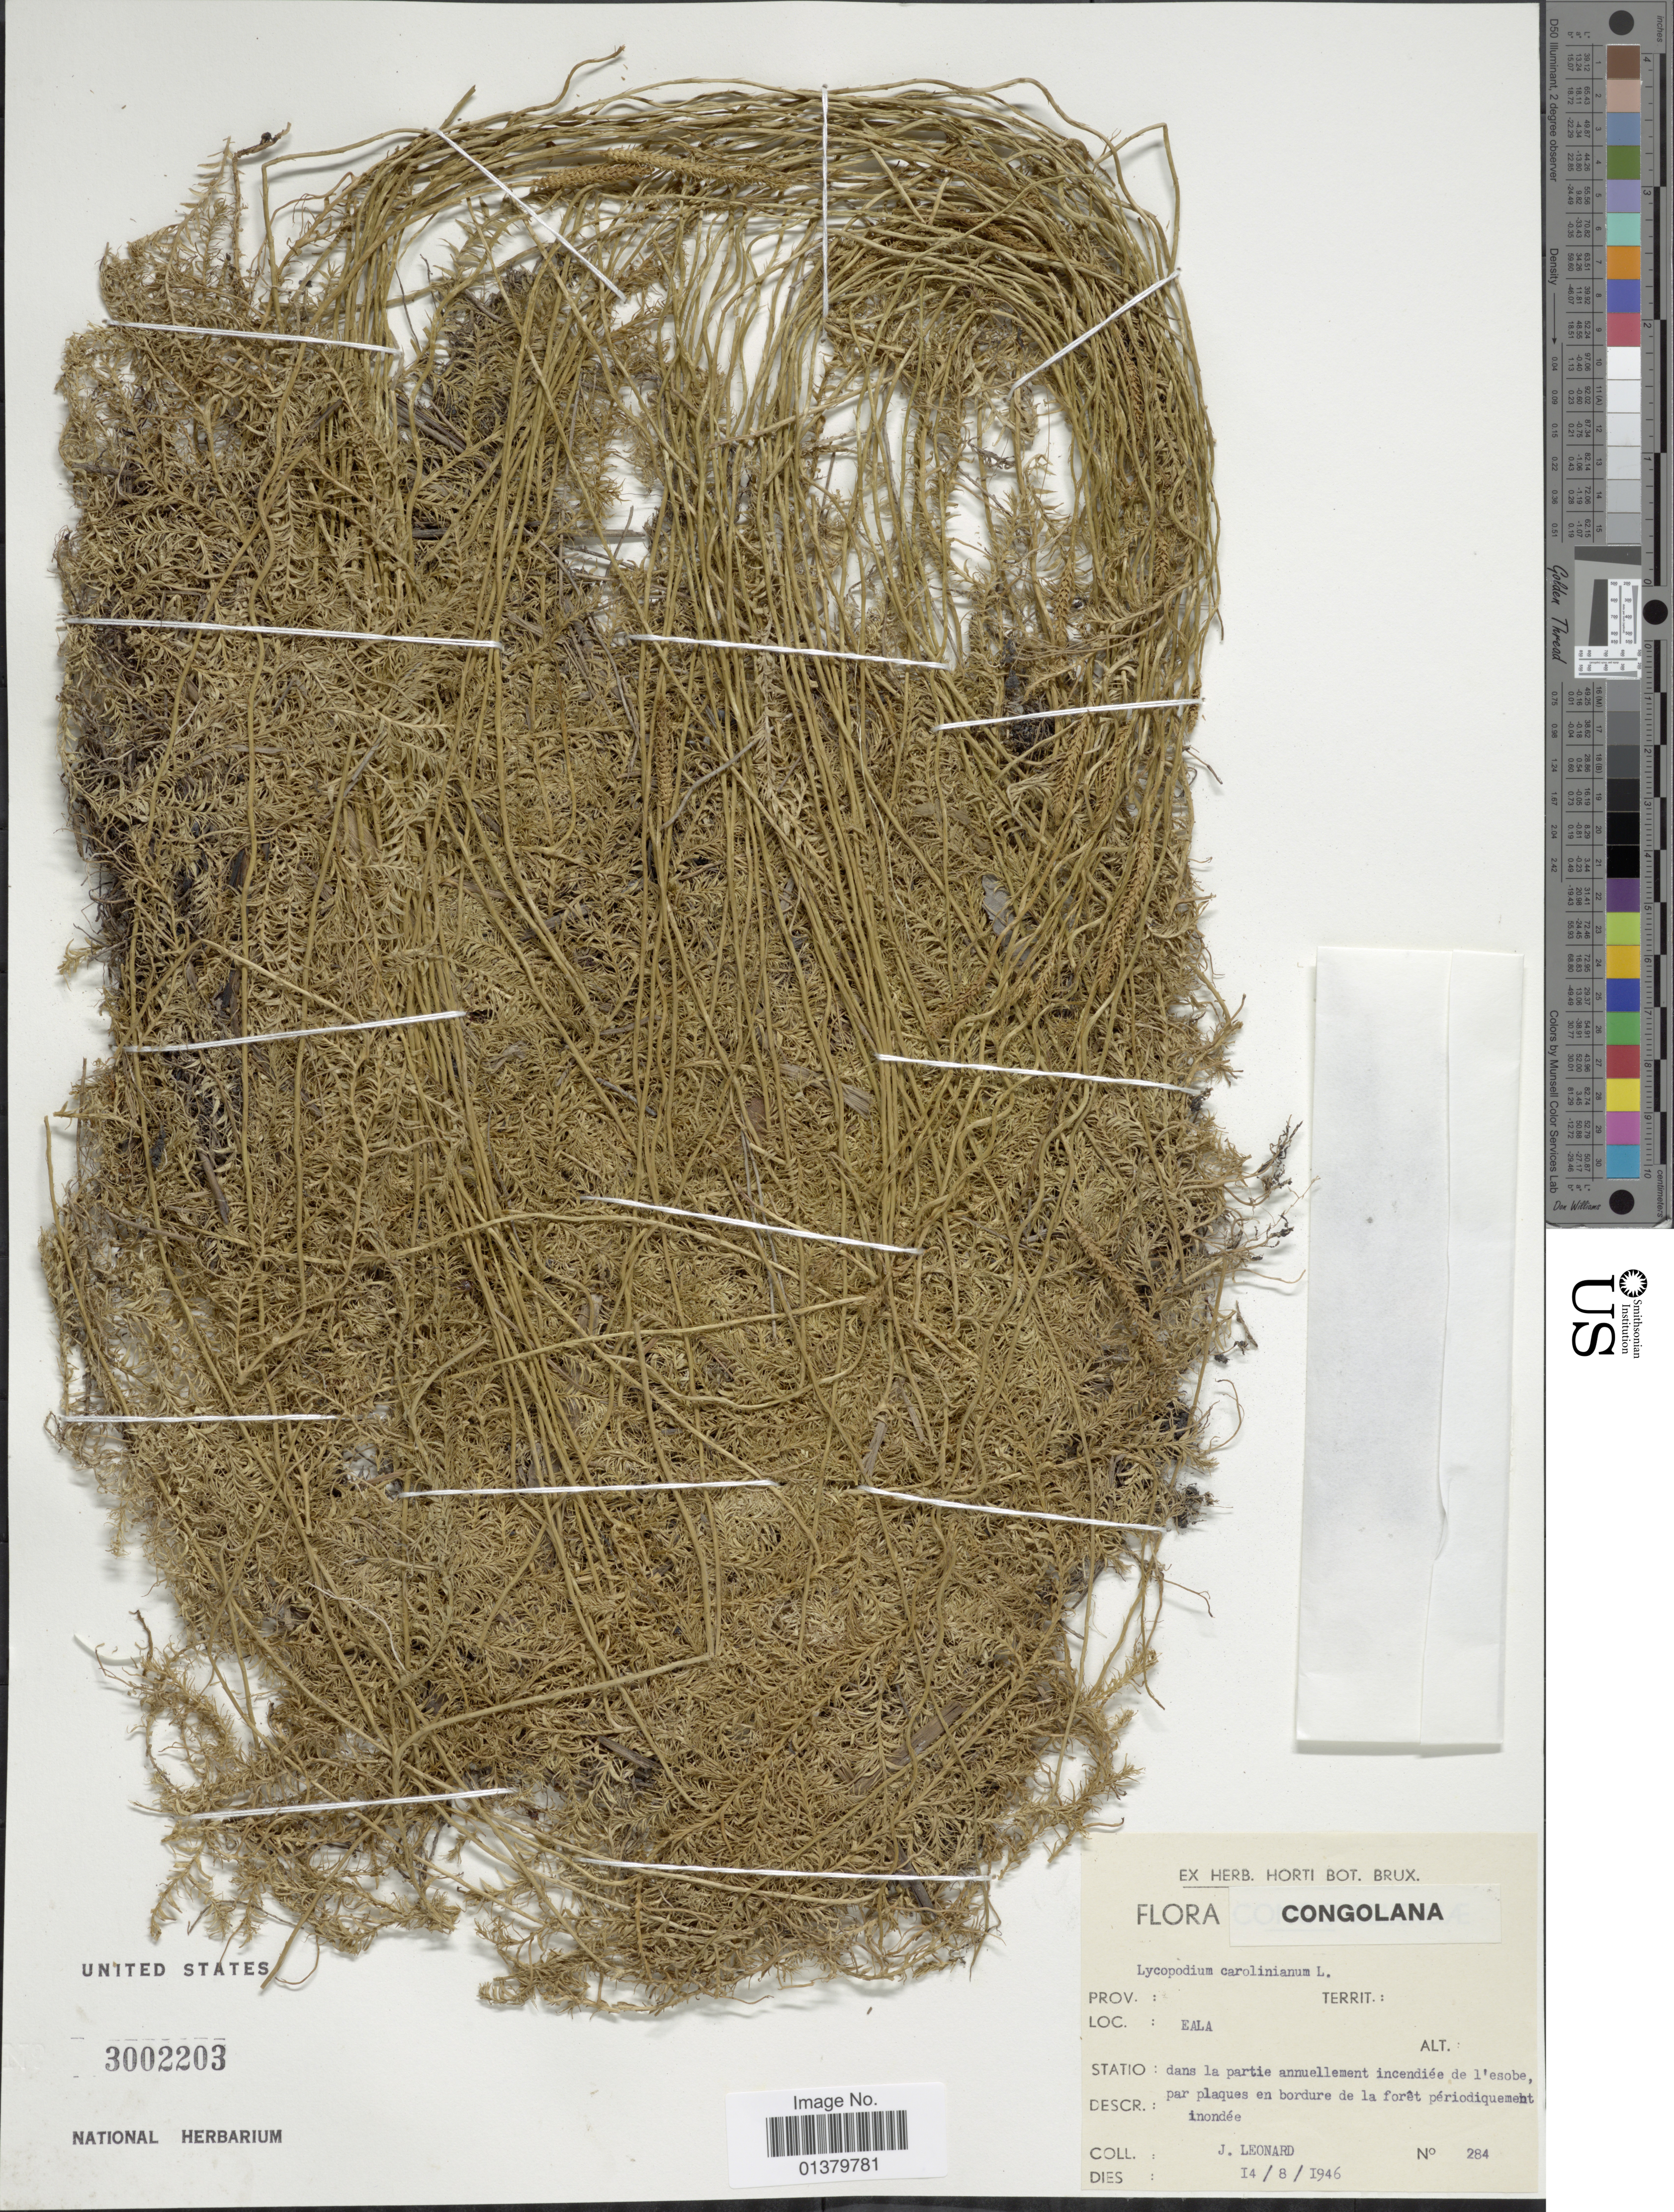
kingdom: Plantae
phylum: Tracheophyta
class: Lycopodiopsida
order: Lycopodiales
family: Lycopodiaceae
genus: Pseudolycopodiella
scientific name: Pseudolycopodiella caroliniana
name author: (L.) Holub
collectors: J. Leonard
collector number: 284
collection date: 1946-08-14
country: Congo, Democratic Republic of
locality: Eala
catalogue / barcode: US 3002203